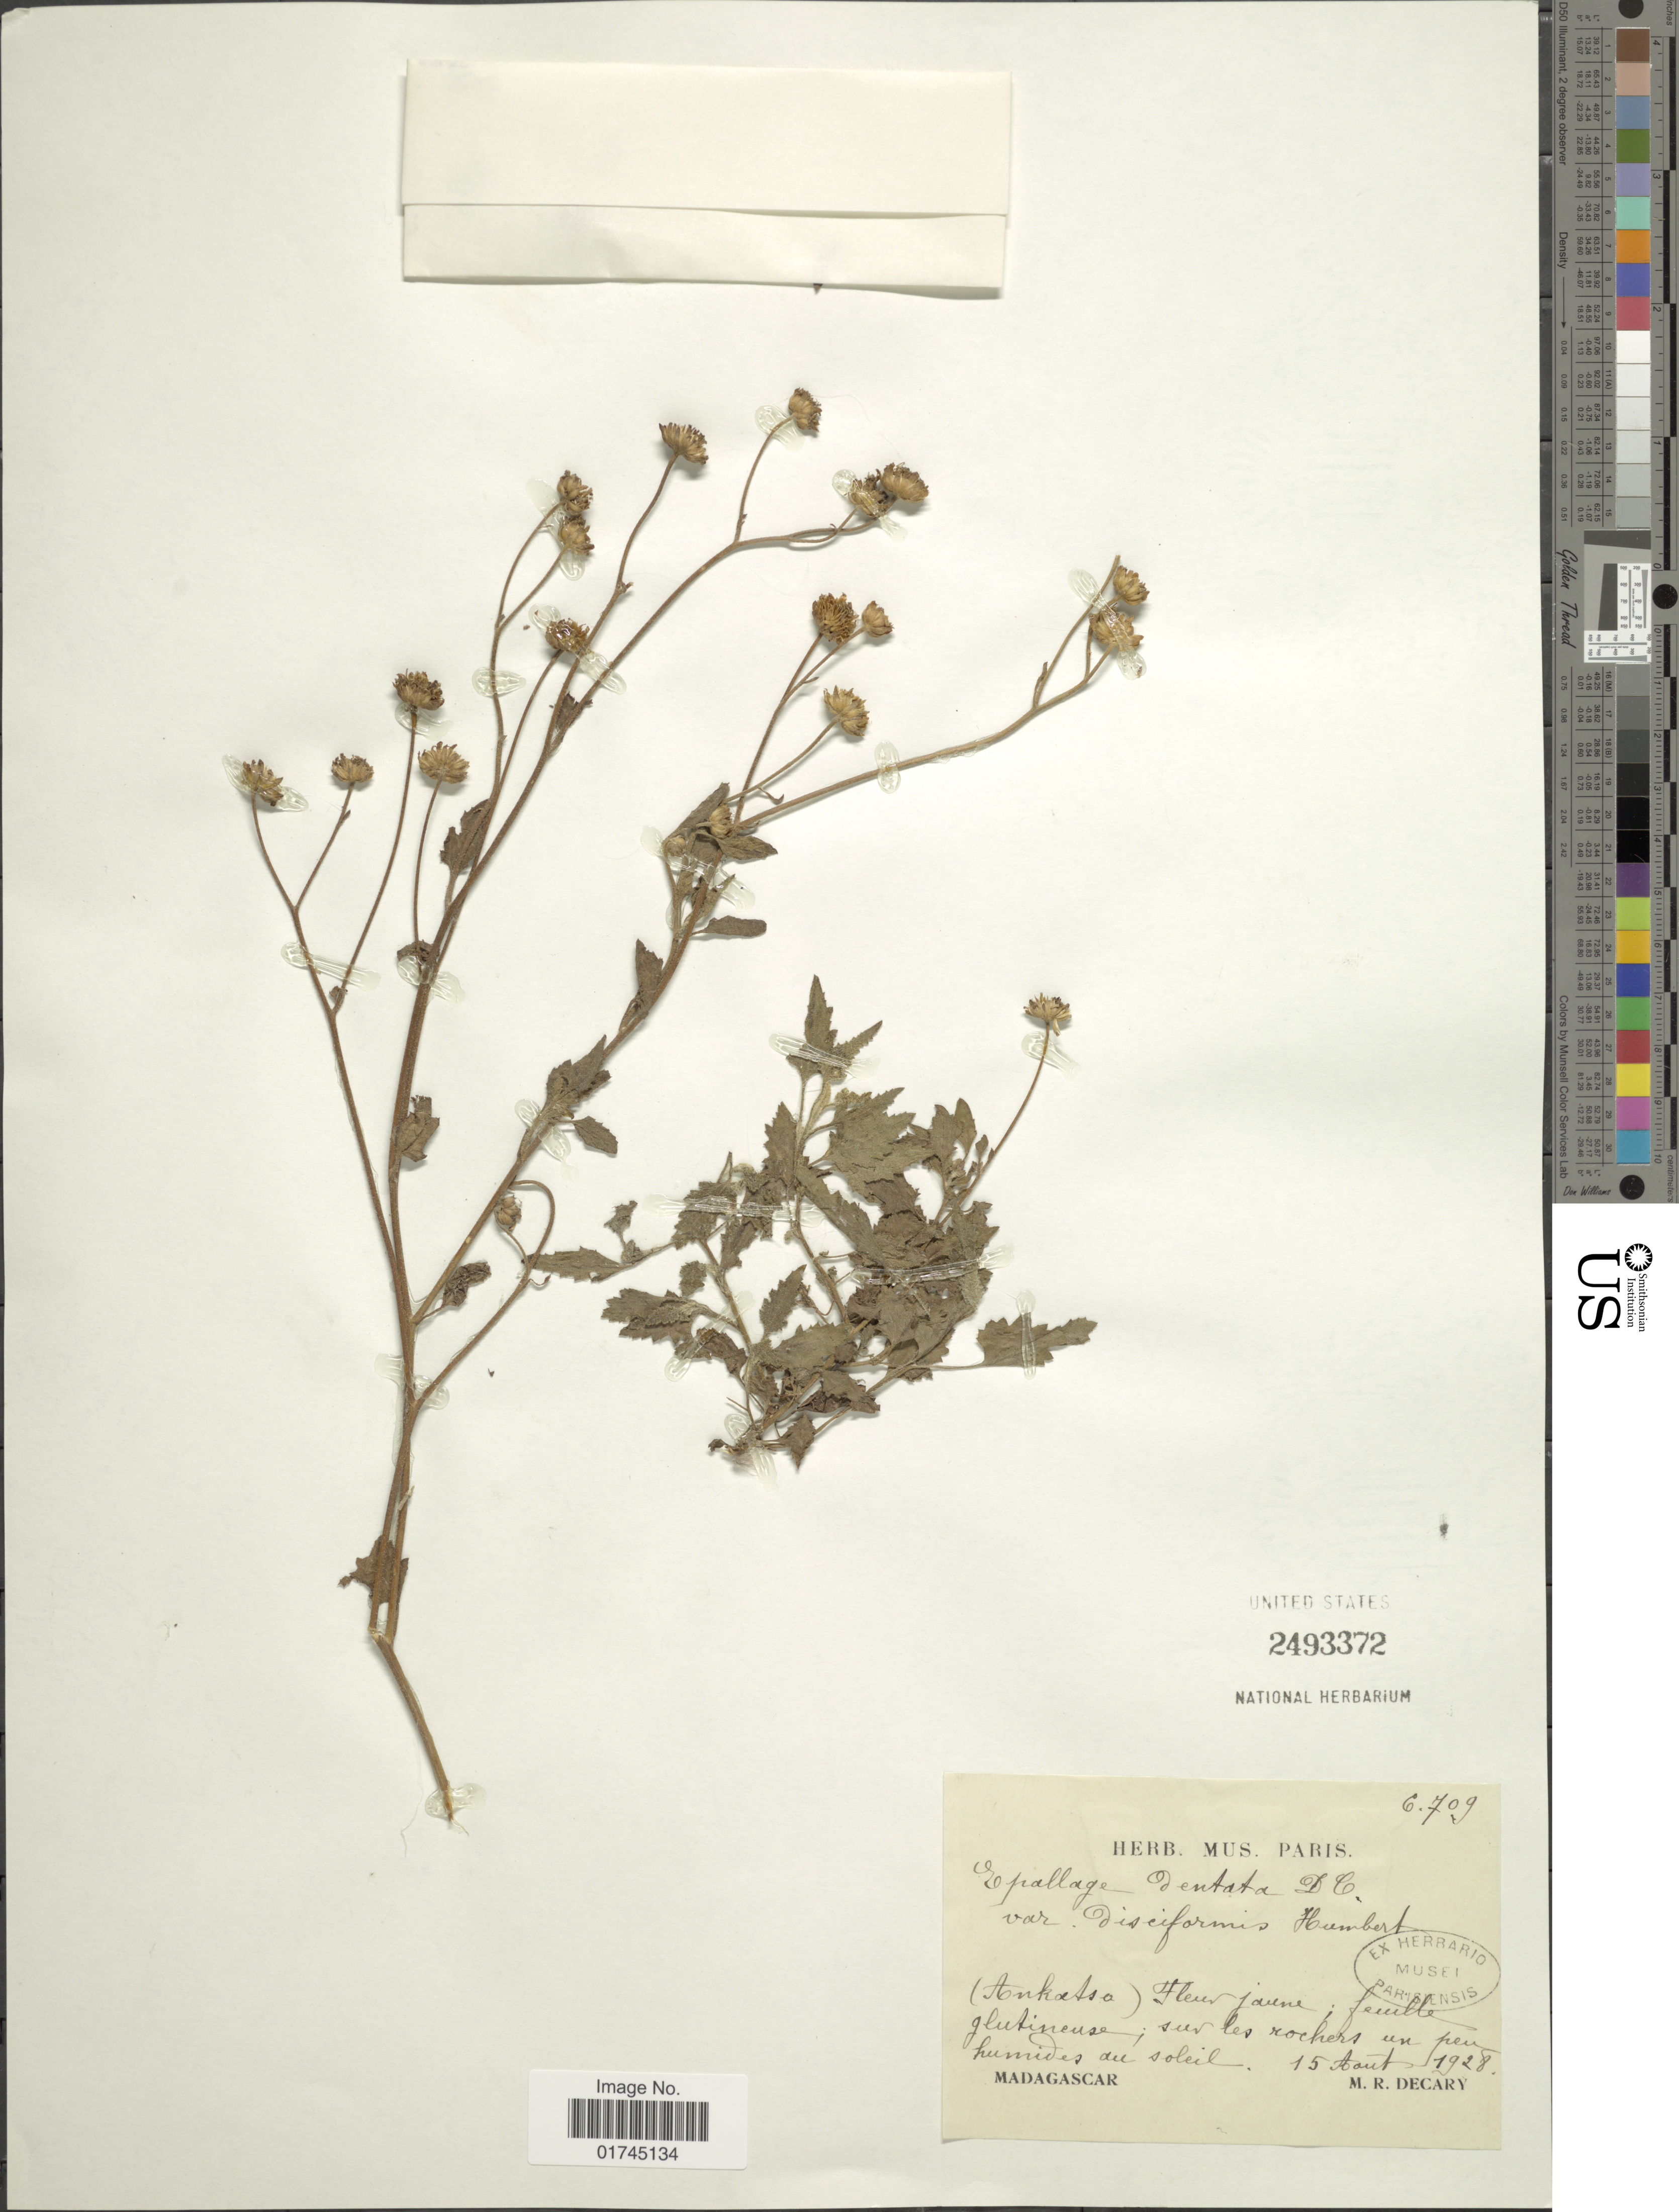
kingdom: Plantae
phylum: Tracheophyta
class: Magnoliopsida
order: Asterales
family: Asteraceae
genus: Anisopappus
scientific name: Anisopappus dentatus subsp. dentatus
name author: (DC.) Wild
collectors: R. Decary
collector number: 6709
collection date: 1928-08-15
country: Madagascar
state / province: Analamanga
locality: Ankatso, sur les rochers un peu humides au soleil [on the rocks, a little damp in the sun]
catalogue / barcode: US 2493372